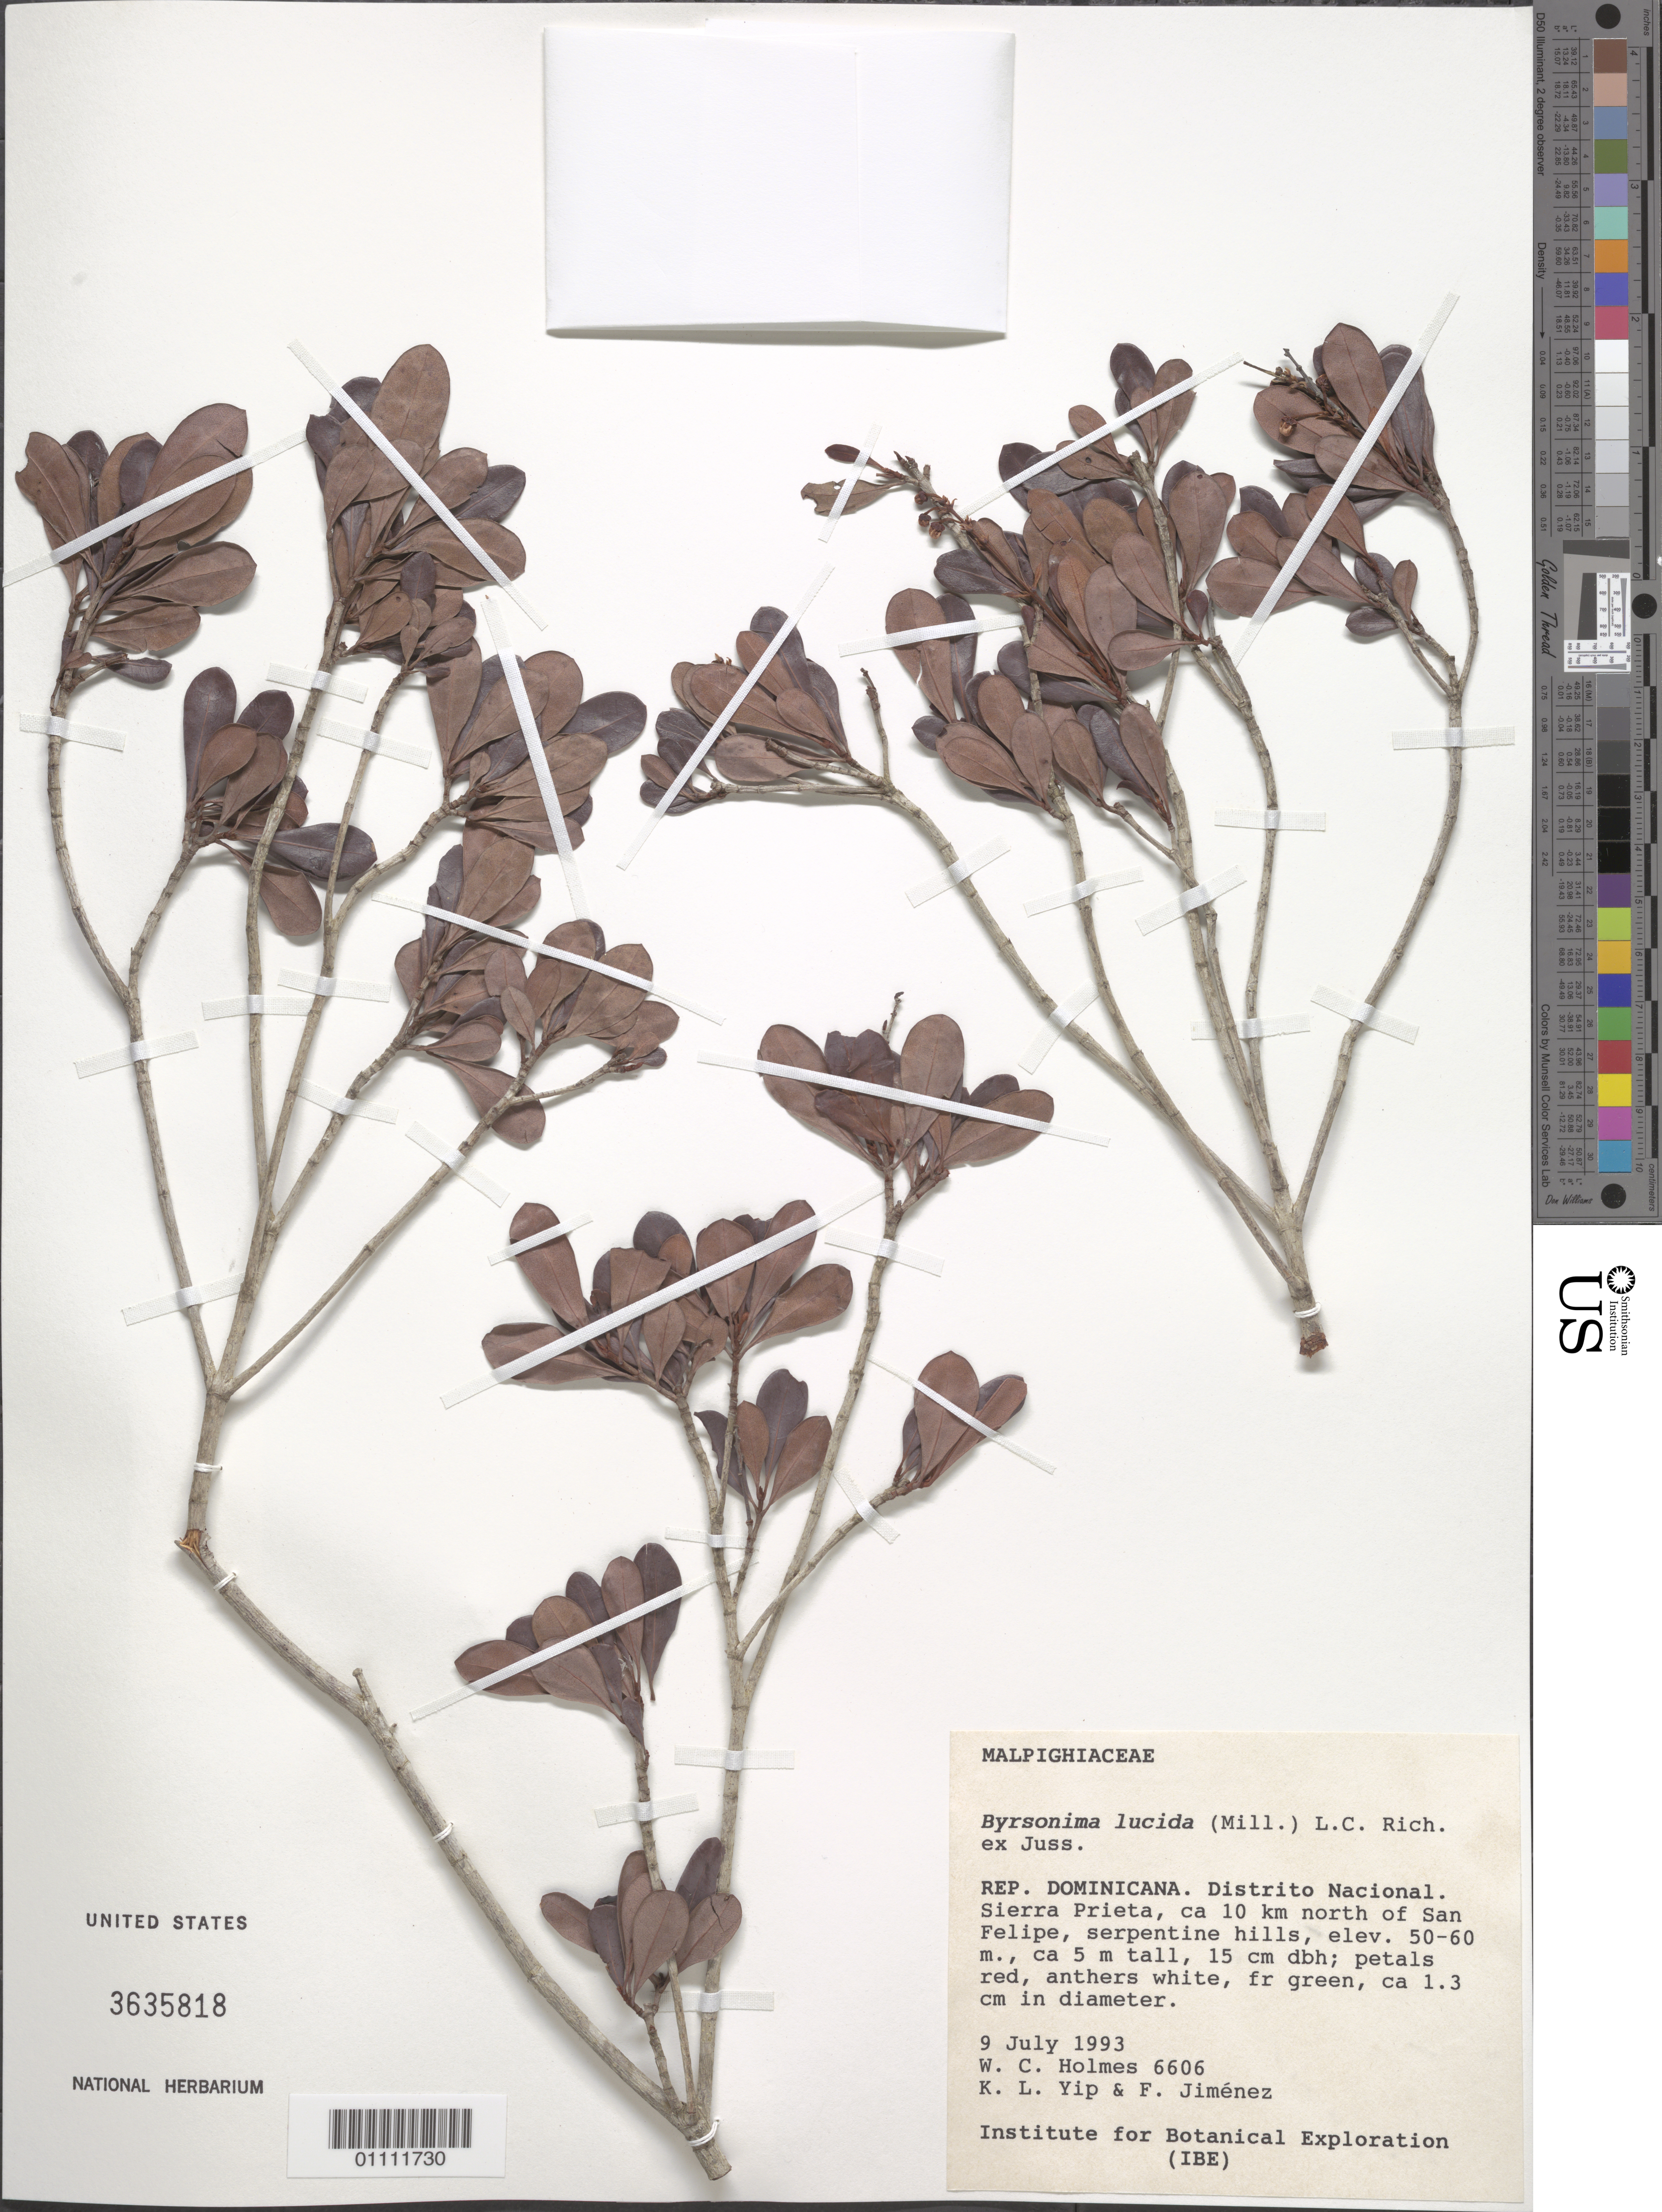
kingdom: Plantae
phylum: Tracheophyta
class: Magnoliopsida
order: Malpighiales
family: Malpighiaceae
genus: Byrsonima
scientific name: Byrsonima lucida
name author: (Mill.) DC.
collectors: W. C. Holmes, K. Yip & F. Jiménez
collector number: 6606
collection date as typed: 09 Jul 1993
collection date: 1993-07-09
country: Dominican Republic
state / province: Distrito Nacional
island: Hispaniola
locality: Sierra Prieta, ca. 10 km N of San Felipe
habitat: Serpentine hills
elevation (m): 50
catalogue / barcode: US 3635818